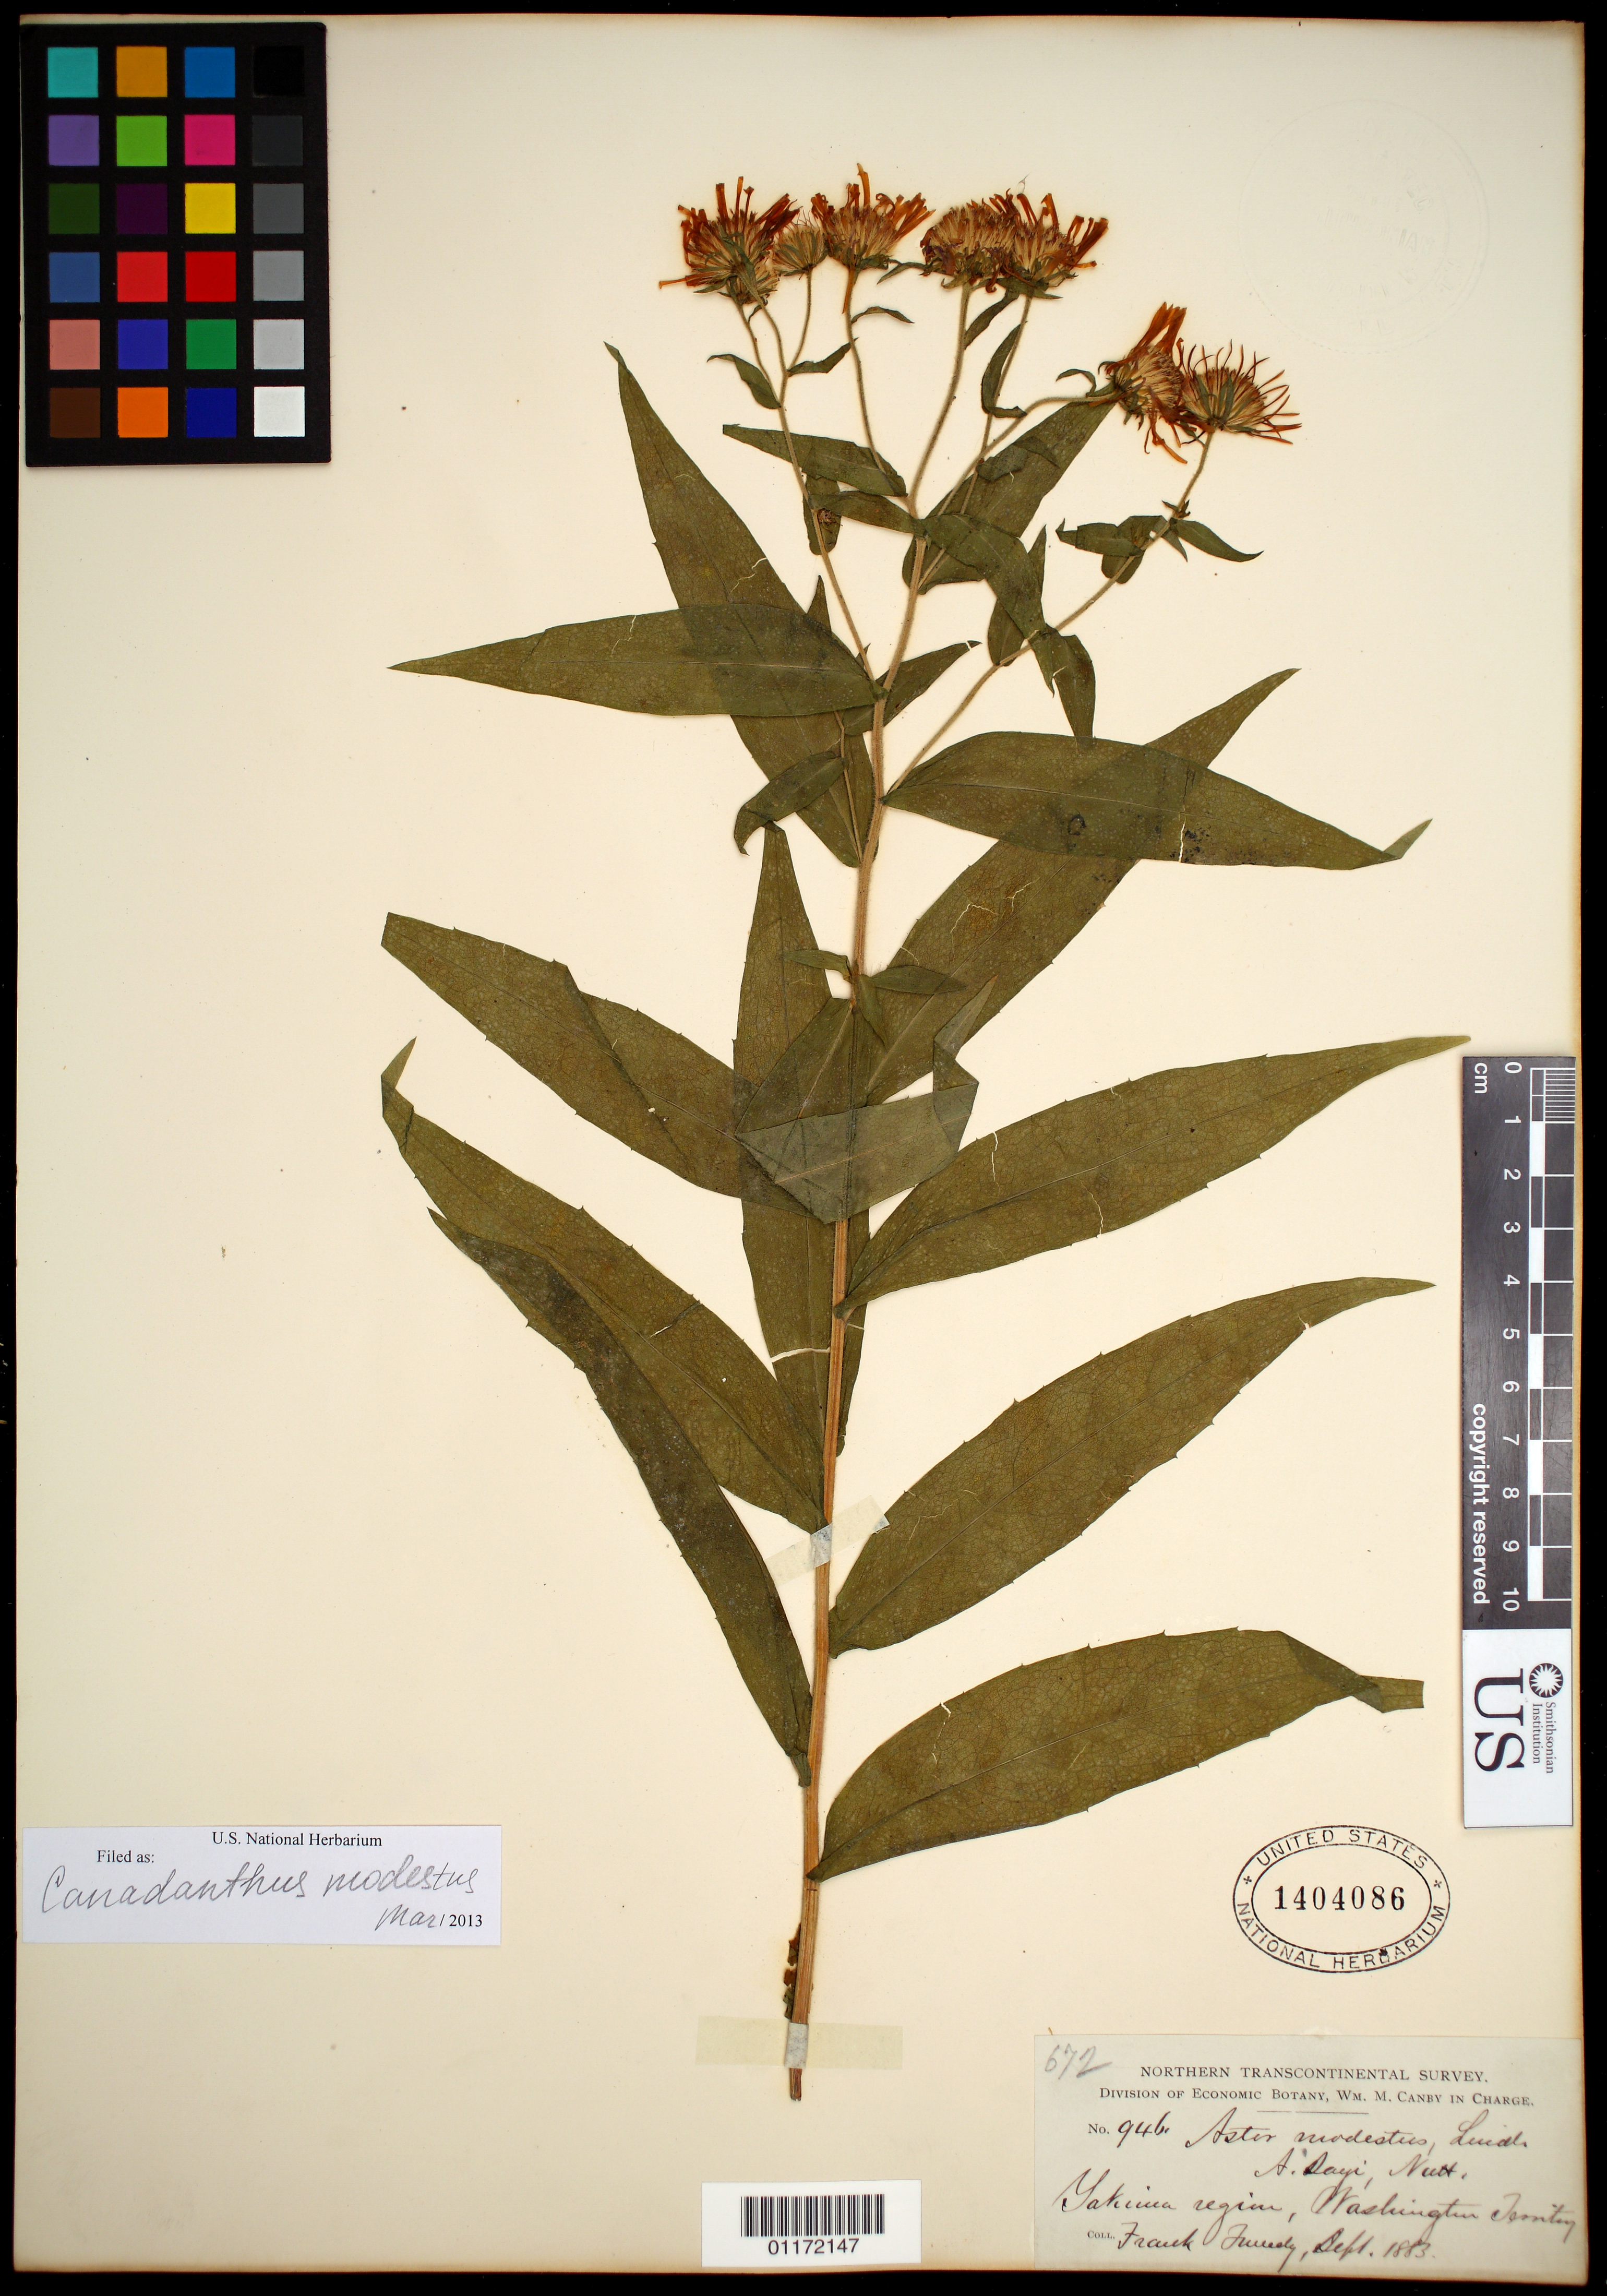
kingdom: Plantae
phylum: Tracheophyta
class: Magnoliopsida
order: Asterales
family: Asteraceae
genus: Canadanthus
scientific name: Canadanthus modestus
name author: (Lindl.) G.L. Nesom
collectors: F. Tweedy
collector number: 946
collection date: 1883-09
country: United States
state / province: Washington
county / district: Yakima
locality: Yakima Region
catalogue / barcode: US 1404086